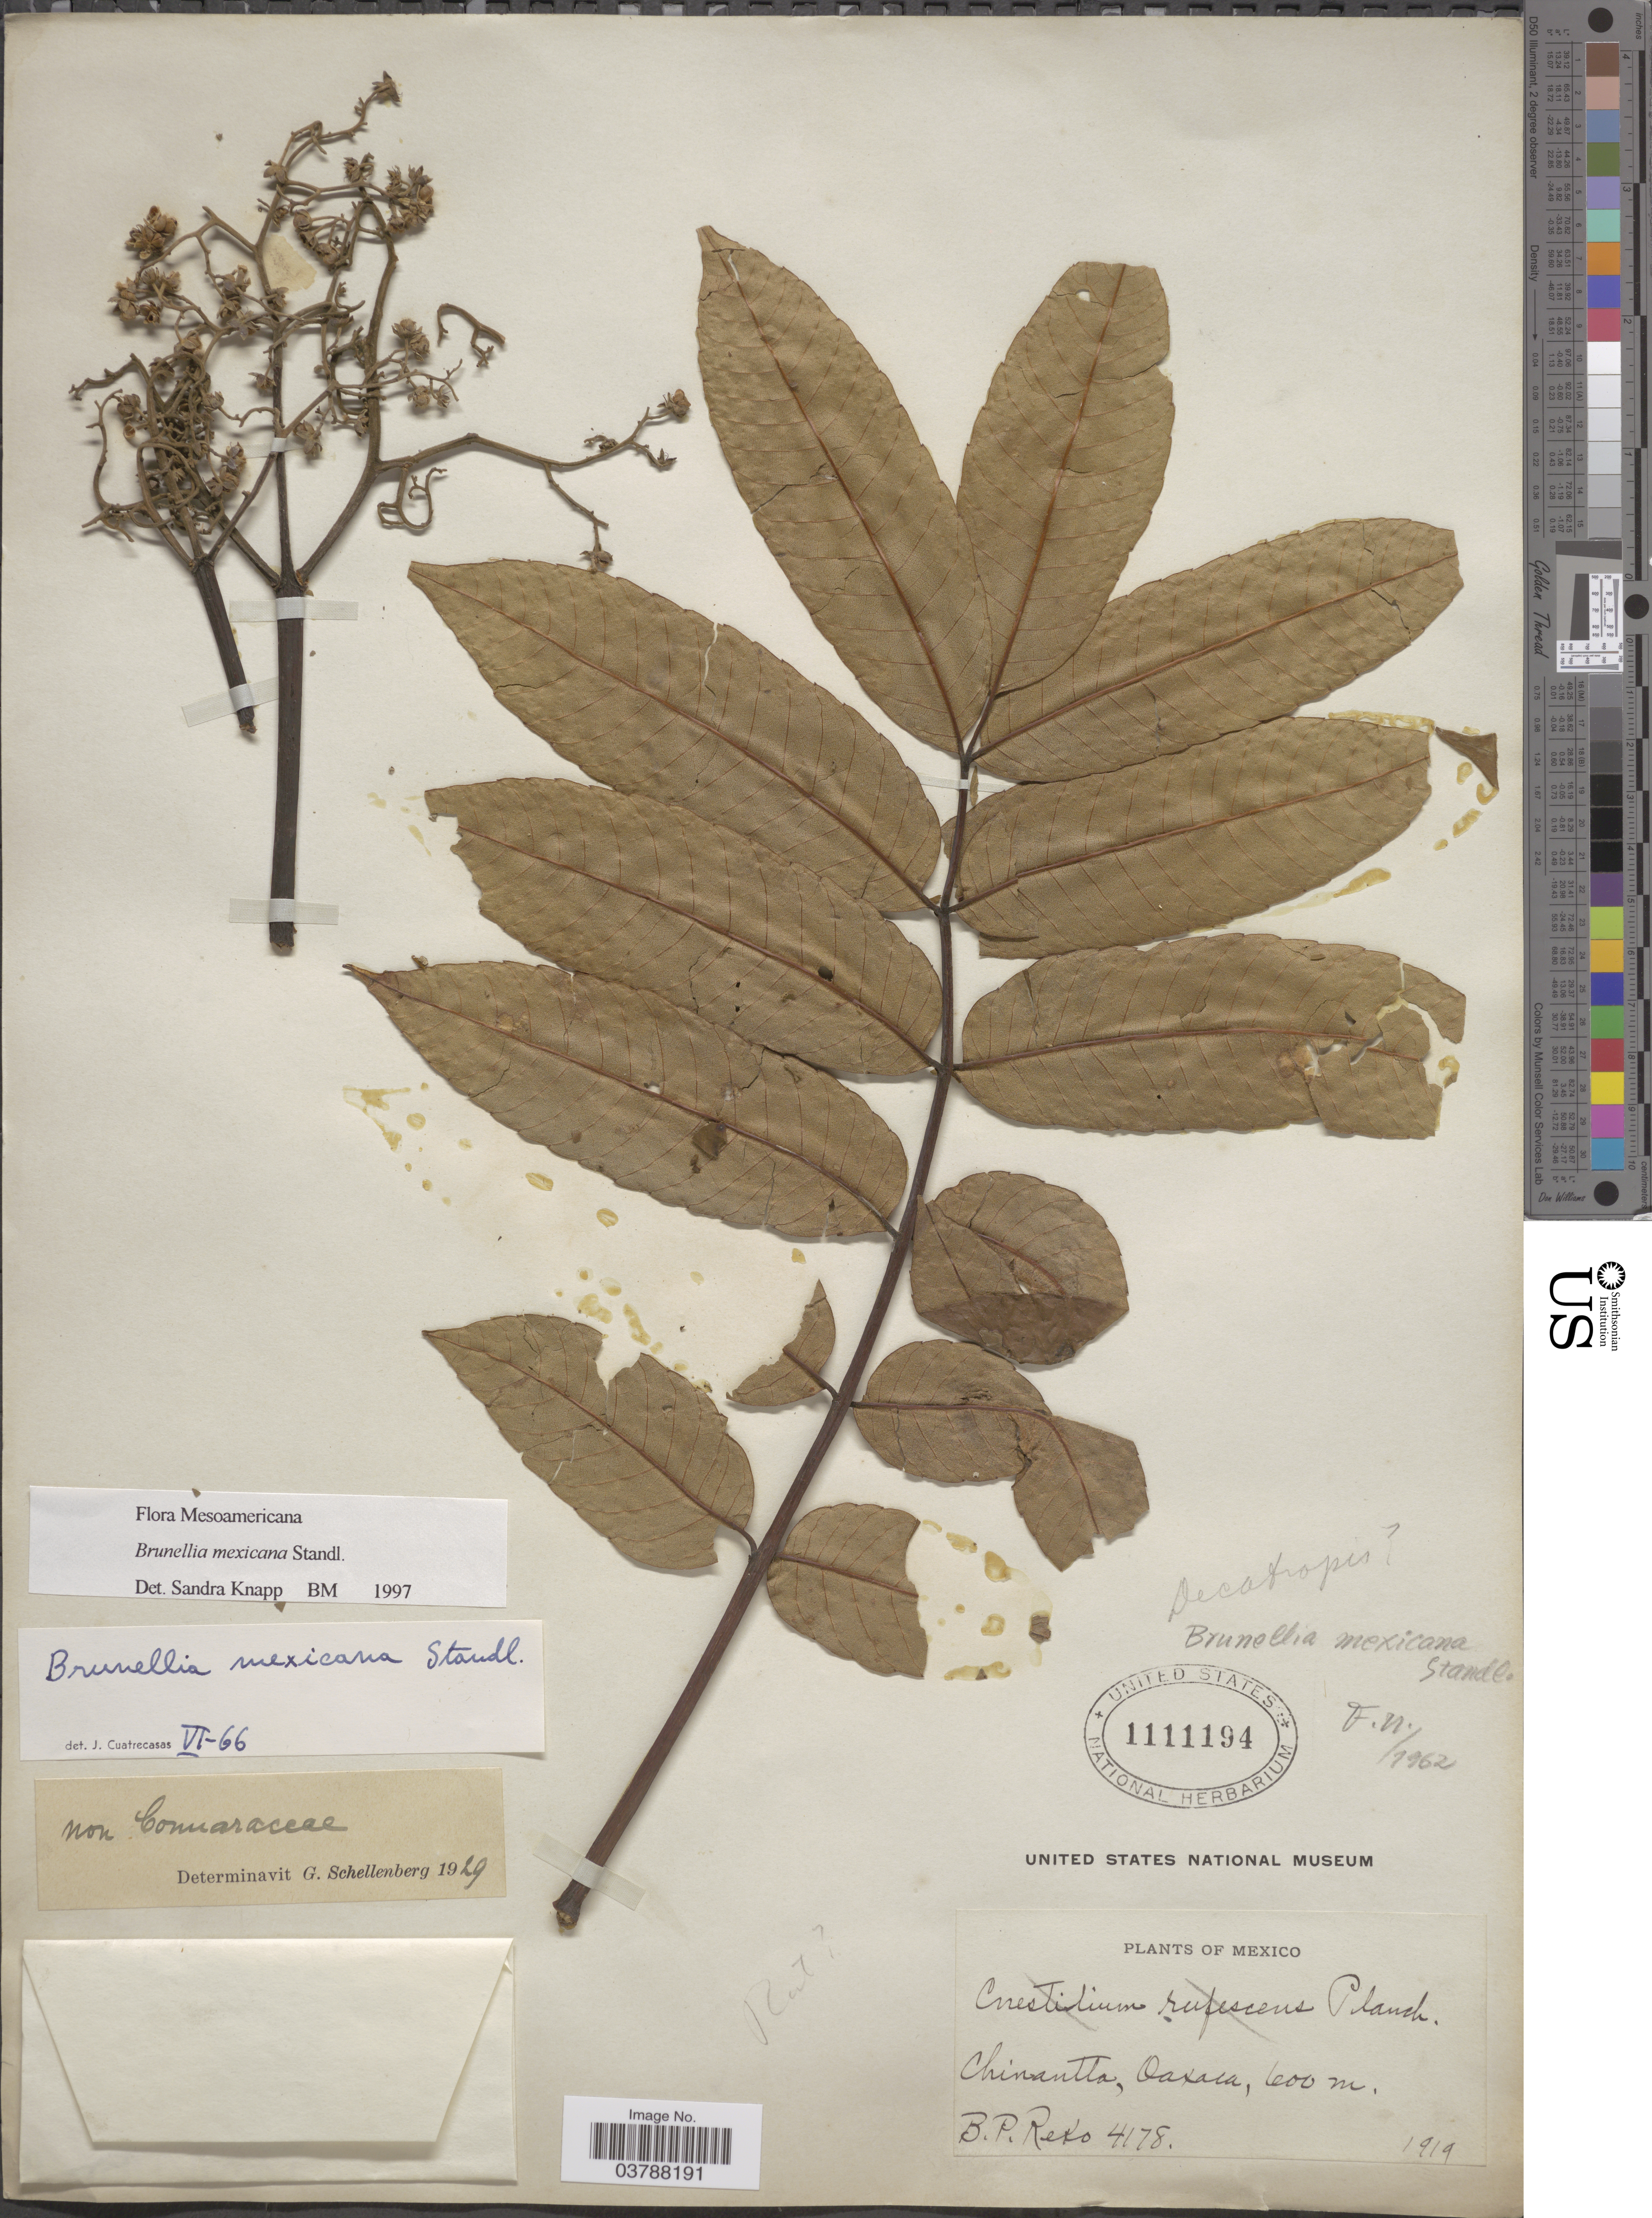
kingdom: Plantae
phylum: Tracheophyta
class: Magnoliopsida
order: Oxalidales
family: Brunelliaceae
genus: Brunellia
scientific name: Brunellia mexicana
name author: Standl.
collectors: B. P. Reko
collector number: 4178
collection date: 1919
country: Mexico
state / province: Oaxaca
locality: Chinantta.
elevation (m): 600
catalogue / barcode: US 1111194